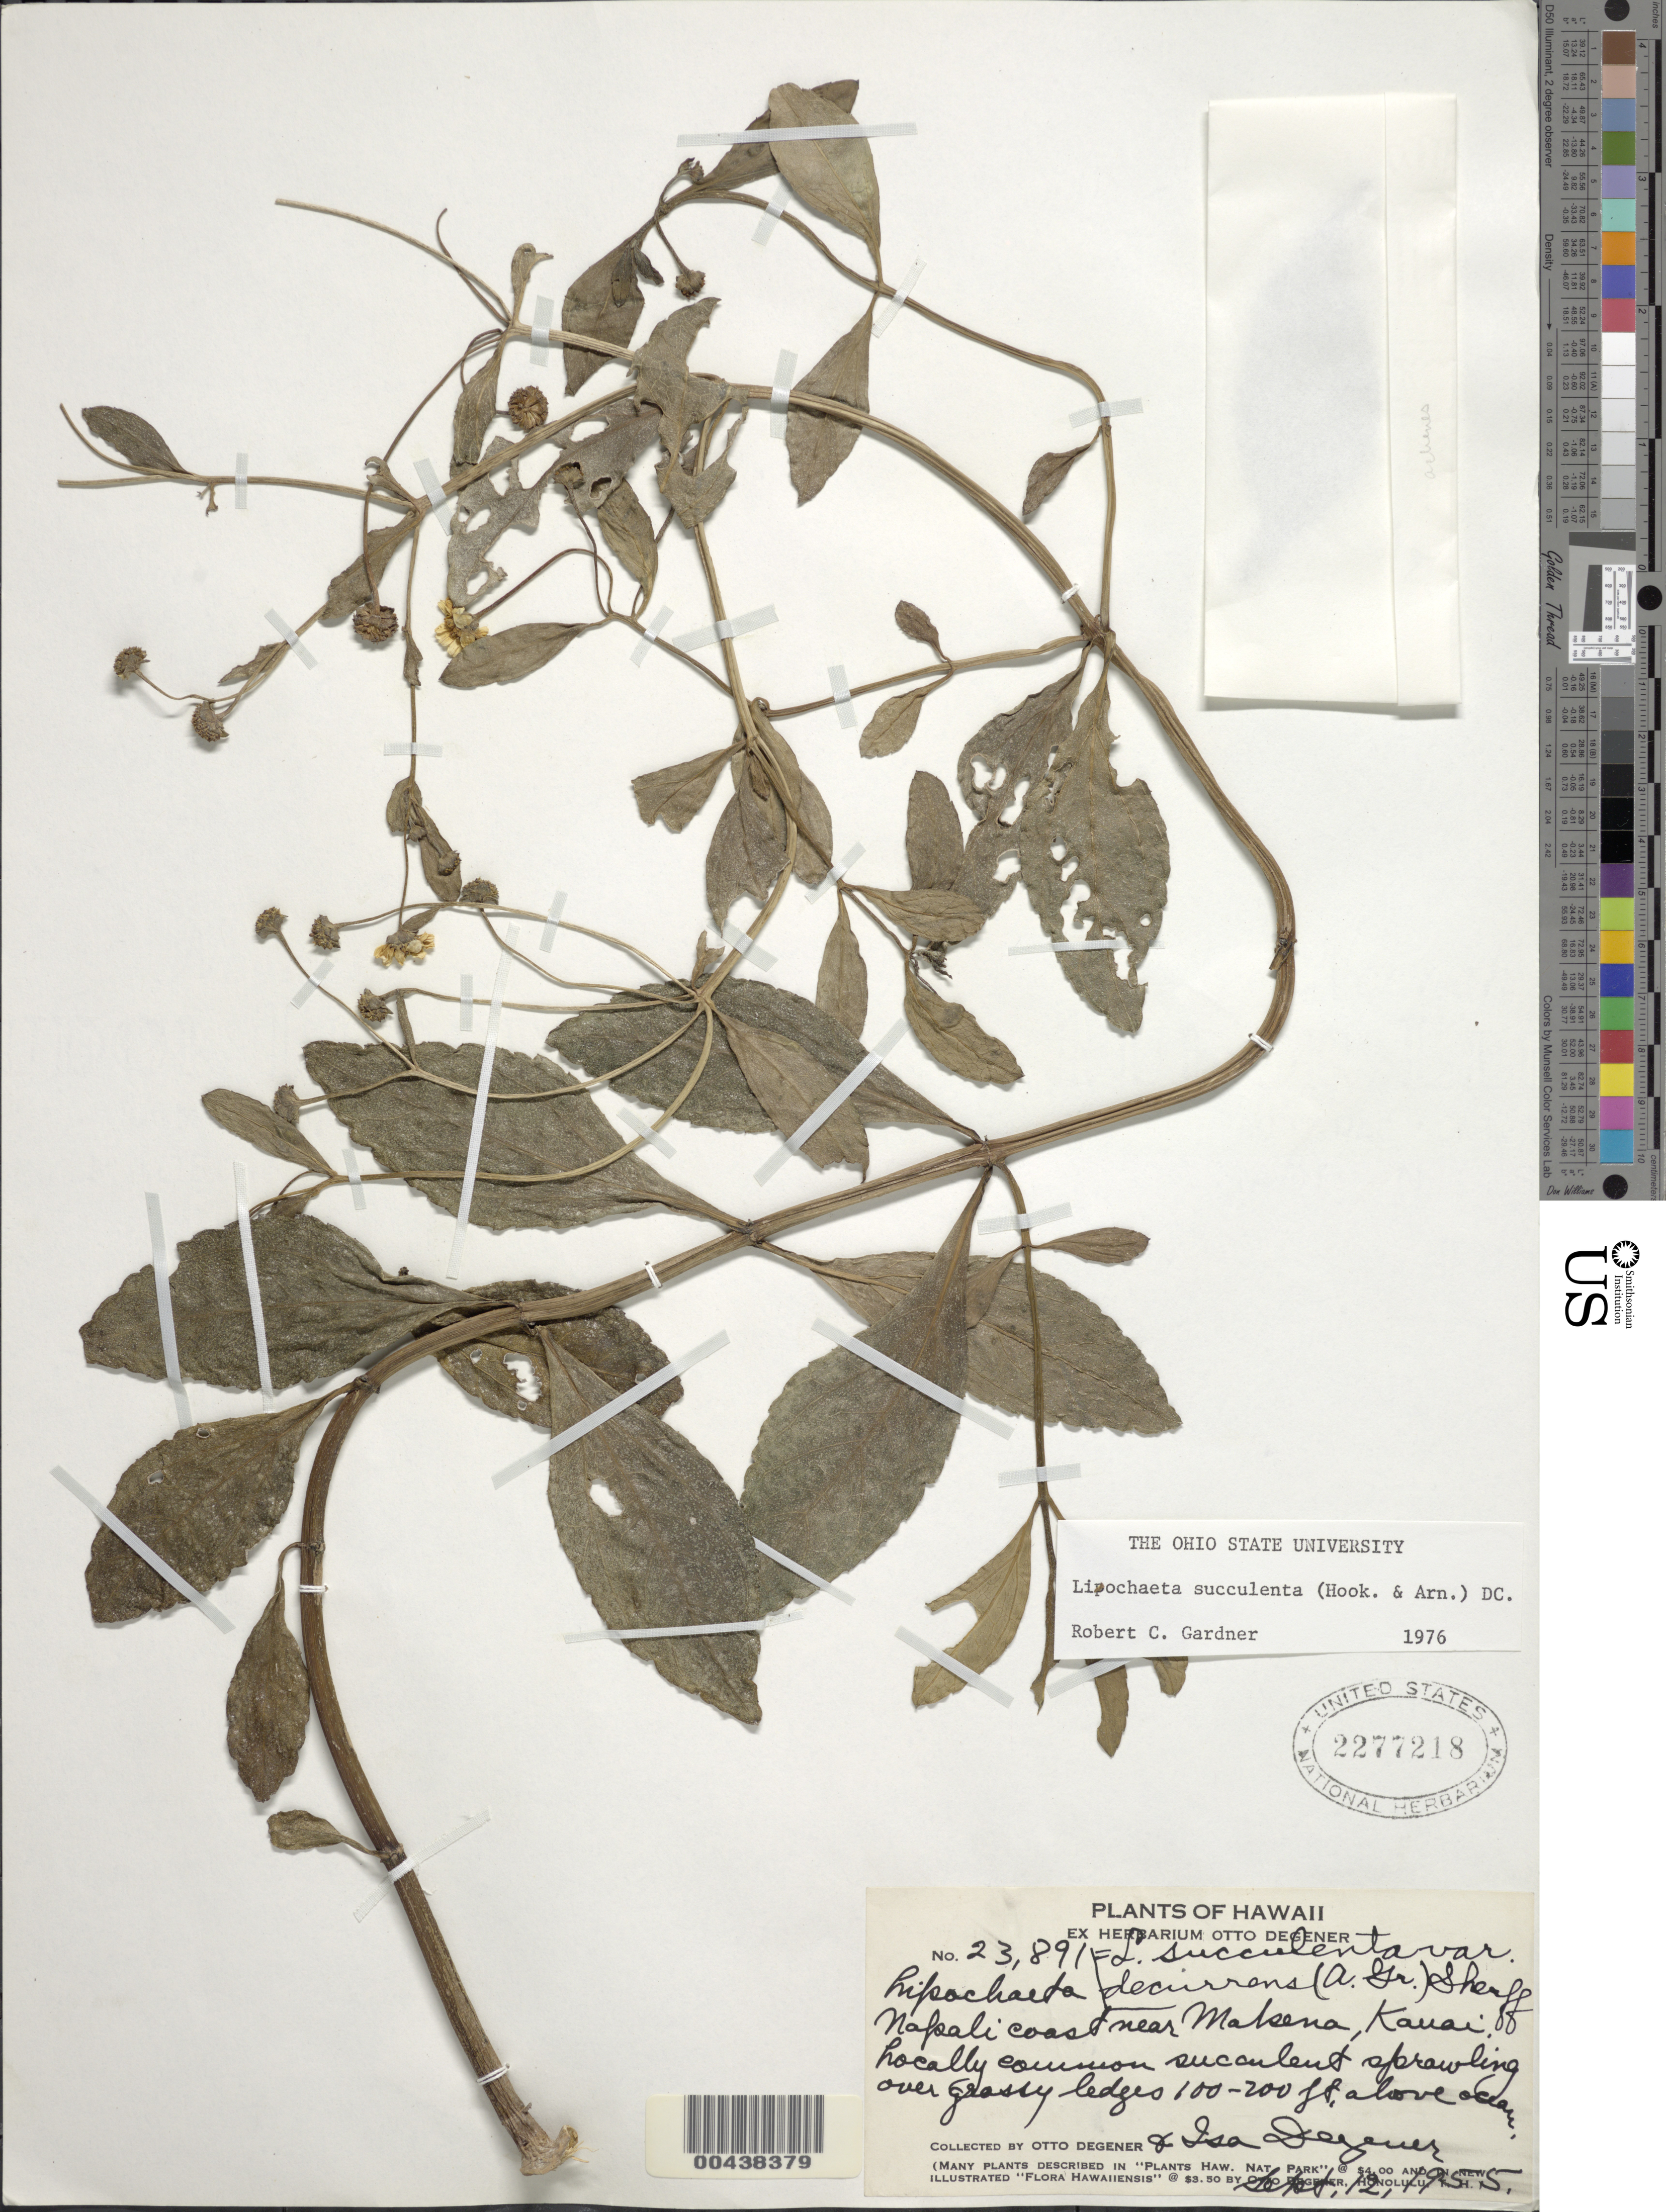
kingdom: Plantae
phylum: Tracheophyta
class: Magnoliopsida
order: Asterales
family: Asteraceae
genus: Lipochaeta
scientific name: Lipochaeta succulenta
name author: (Hook. & Arn.) DC.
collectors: O. Degener & I. Degener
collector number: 23891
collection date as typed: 12 Sep 1955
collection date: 1955-09-12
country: United States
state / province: Hawaii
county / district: Kauai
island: Kaua'i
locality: Napali coast near Makena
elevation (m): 30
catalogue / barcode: US 2277218